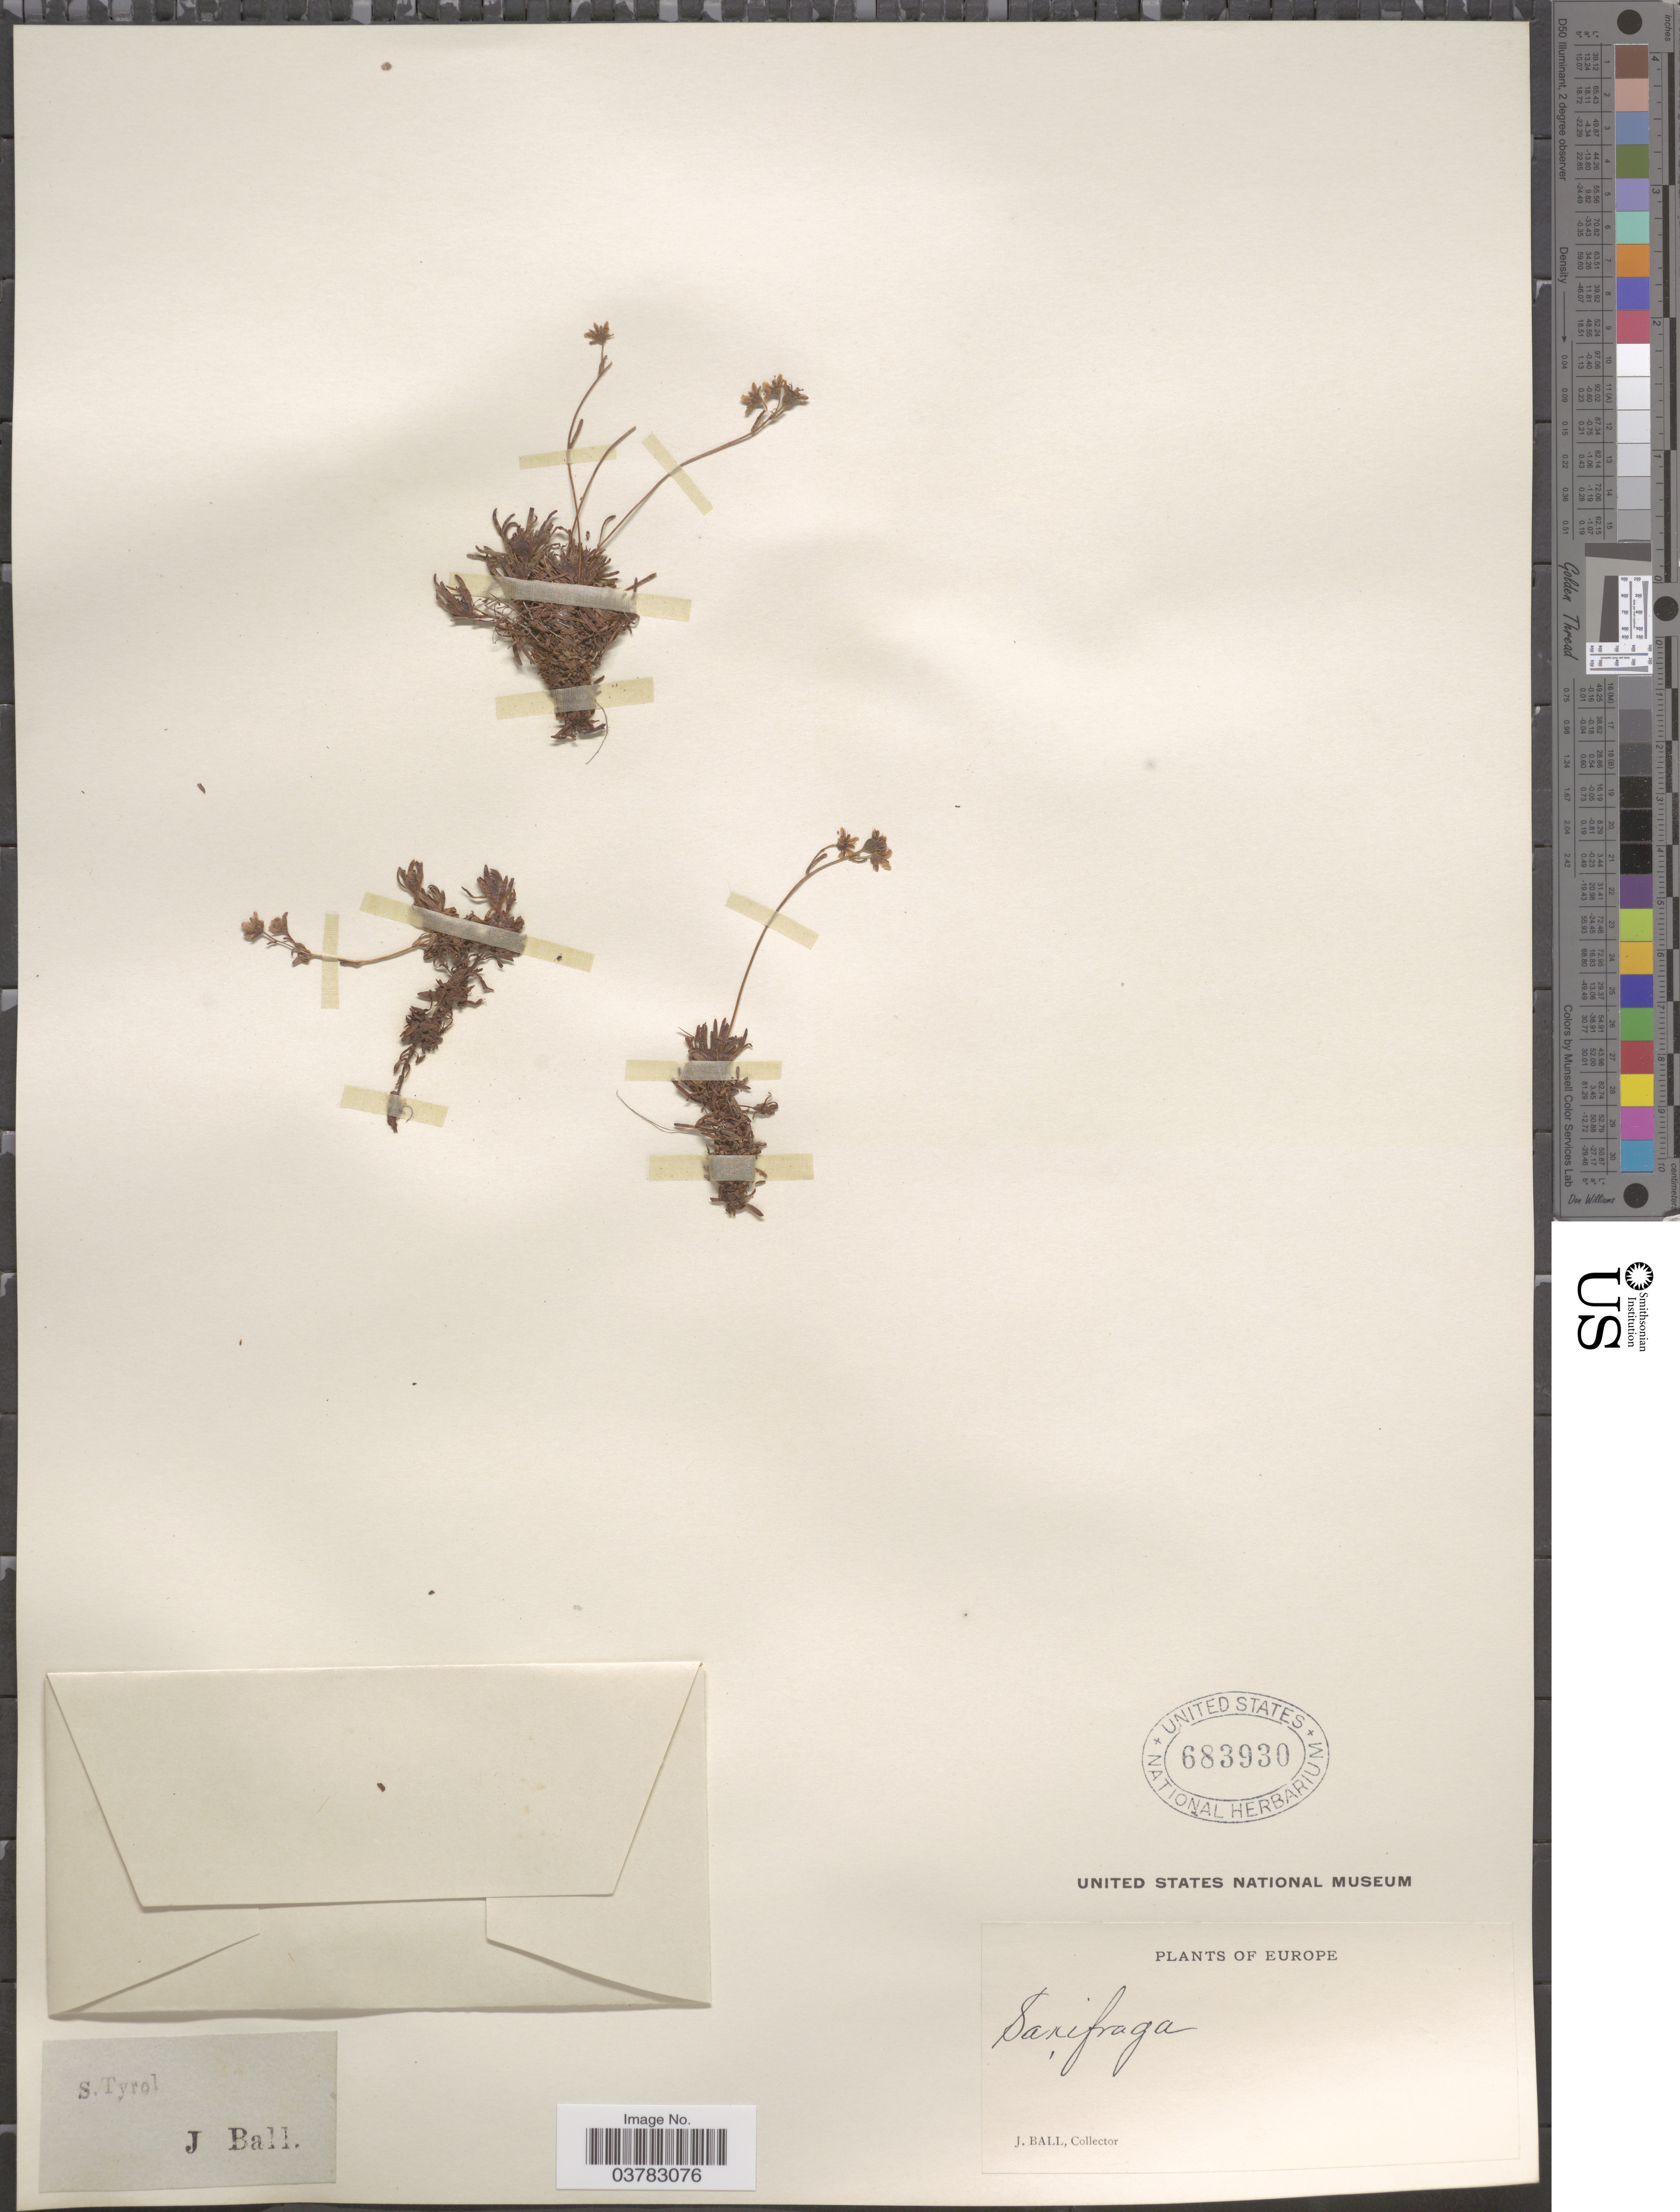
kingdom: Plantae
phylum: Tracheophyta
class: Magnoliopsida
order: Saxifragales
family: Saxifragaceae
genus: Saxifraga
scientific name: Saxifraga sp.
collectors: J. Ball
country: Italy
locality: S. Tyrol. Europe.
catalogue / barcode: US 683930